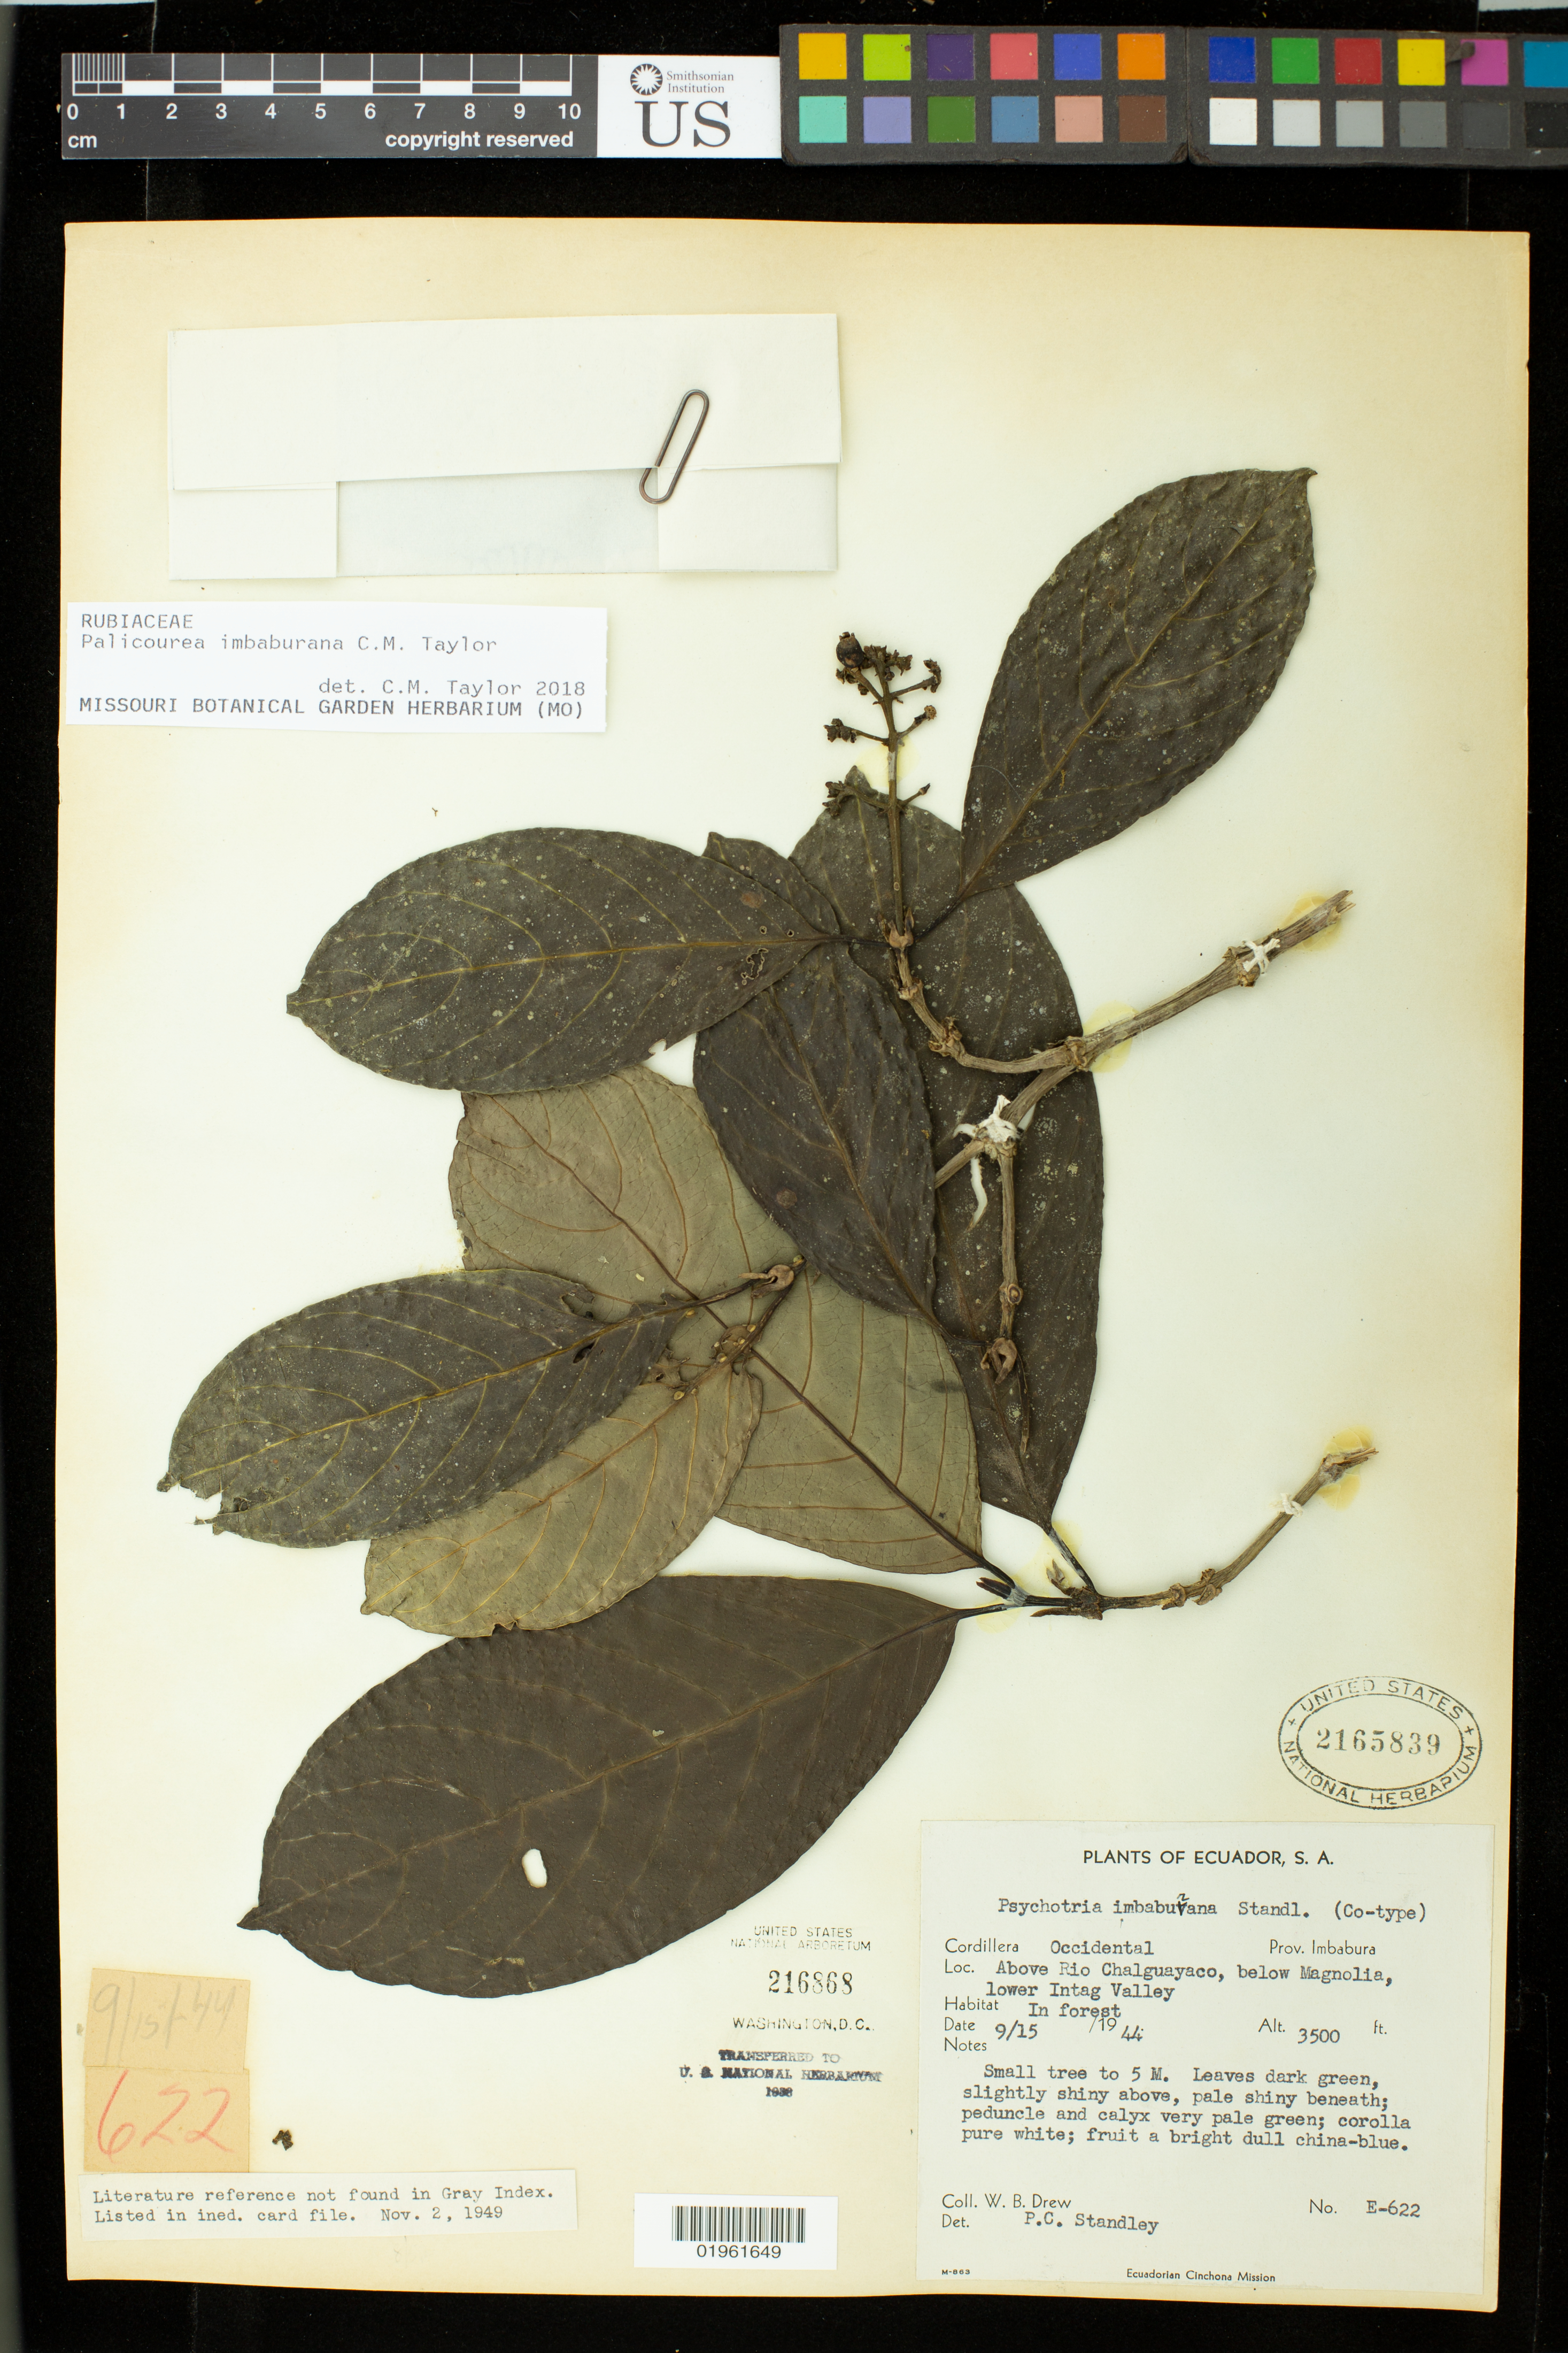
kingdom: Plantae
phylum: Tracheophyta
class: Magnoliopsida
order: Gentianales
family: Rubiaceae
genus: Palicourea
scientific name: Palicourea imbaburana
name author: C.M. Taylor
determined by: Taylor, Charlotte M.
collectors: W. B. Drew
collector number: E-622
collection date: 1944-09-15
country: Ecuador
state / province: Imbabura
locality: S. A. Cordillera Occidental. Prov. Imbabura. Above Rio Chalguayace, below Magnolia, lower Intag Valley.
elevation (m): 1036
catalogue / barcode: US 2165839